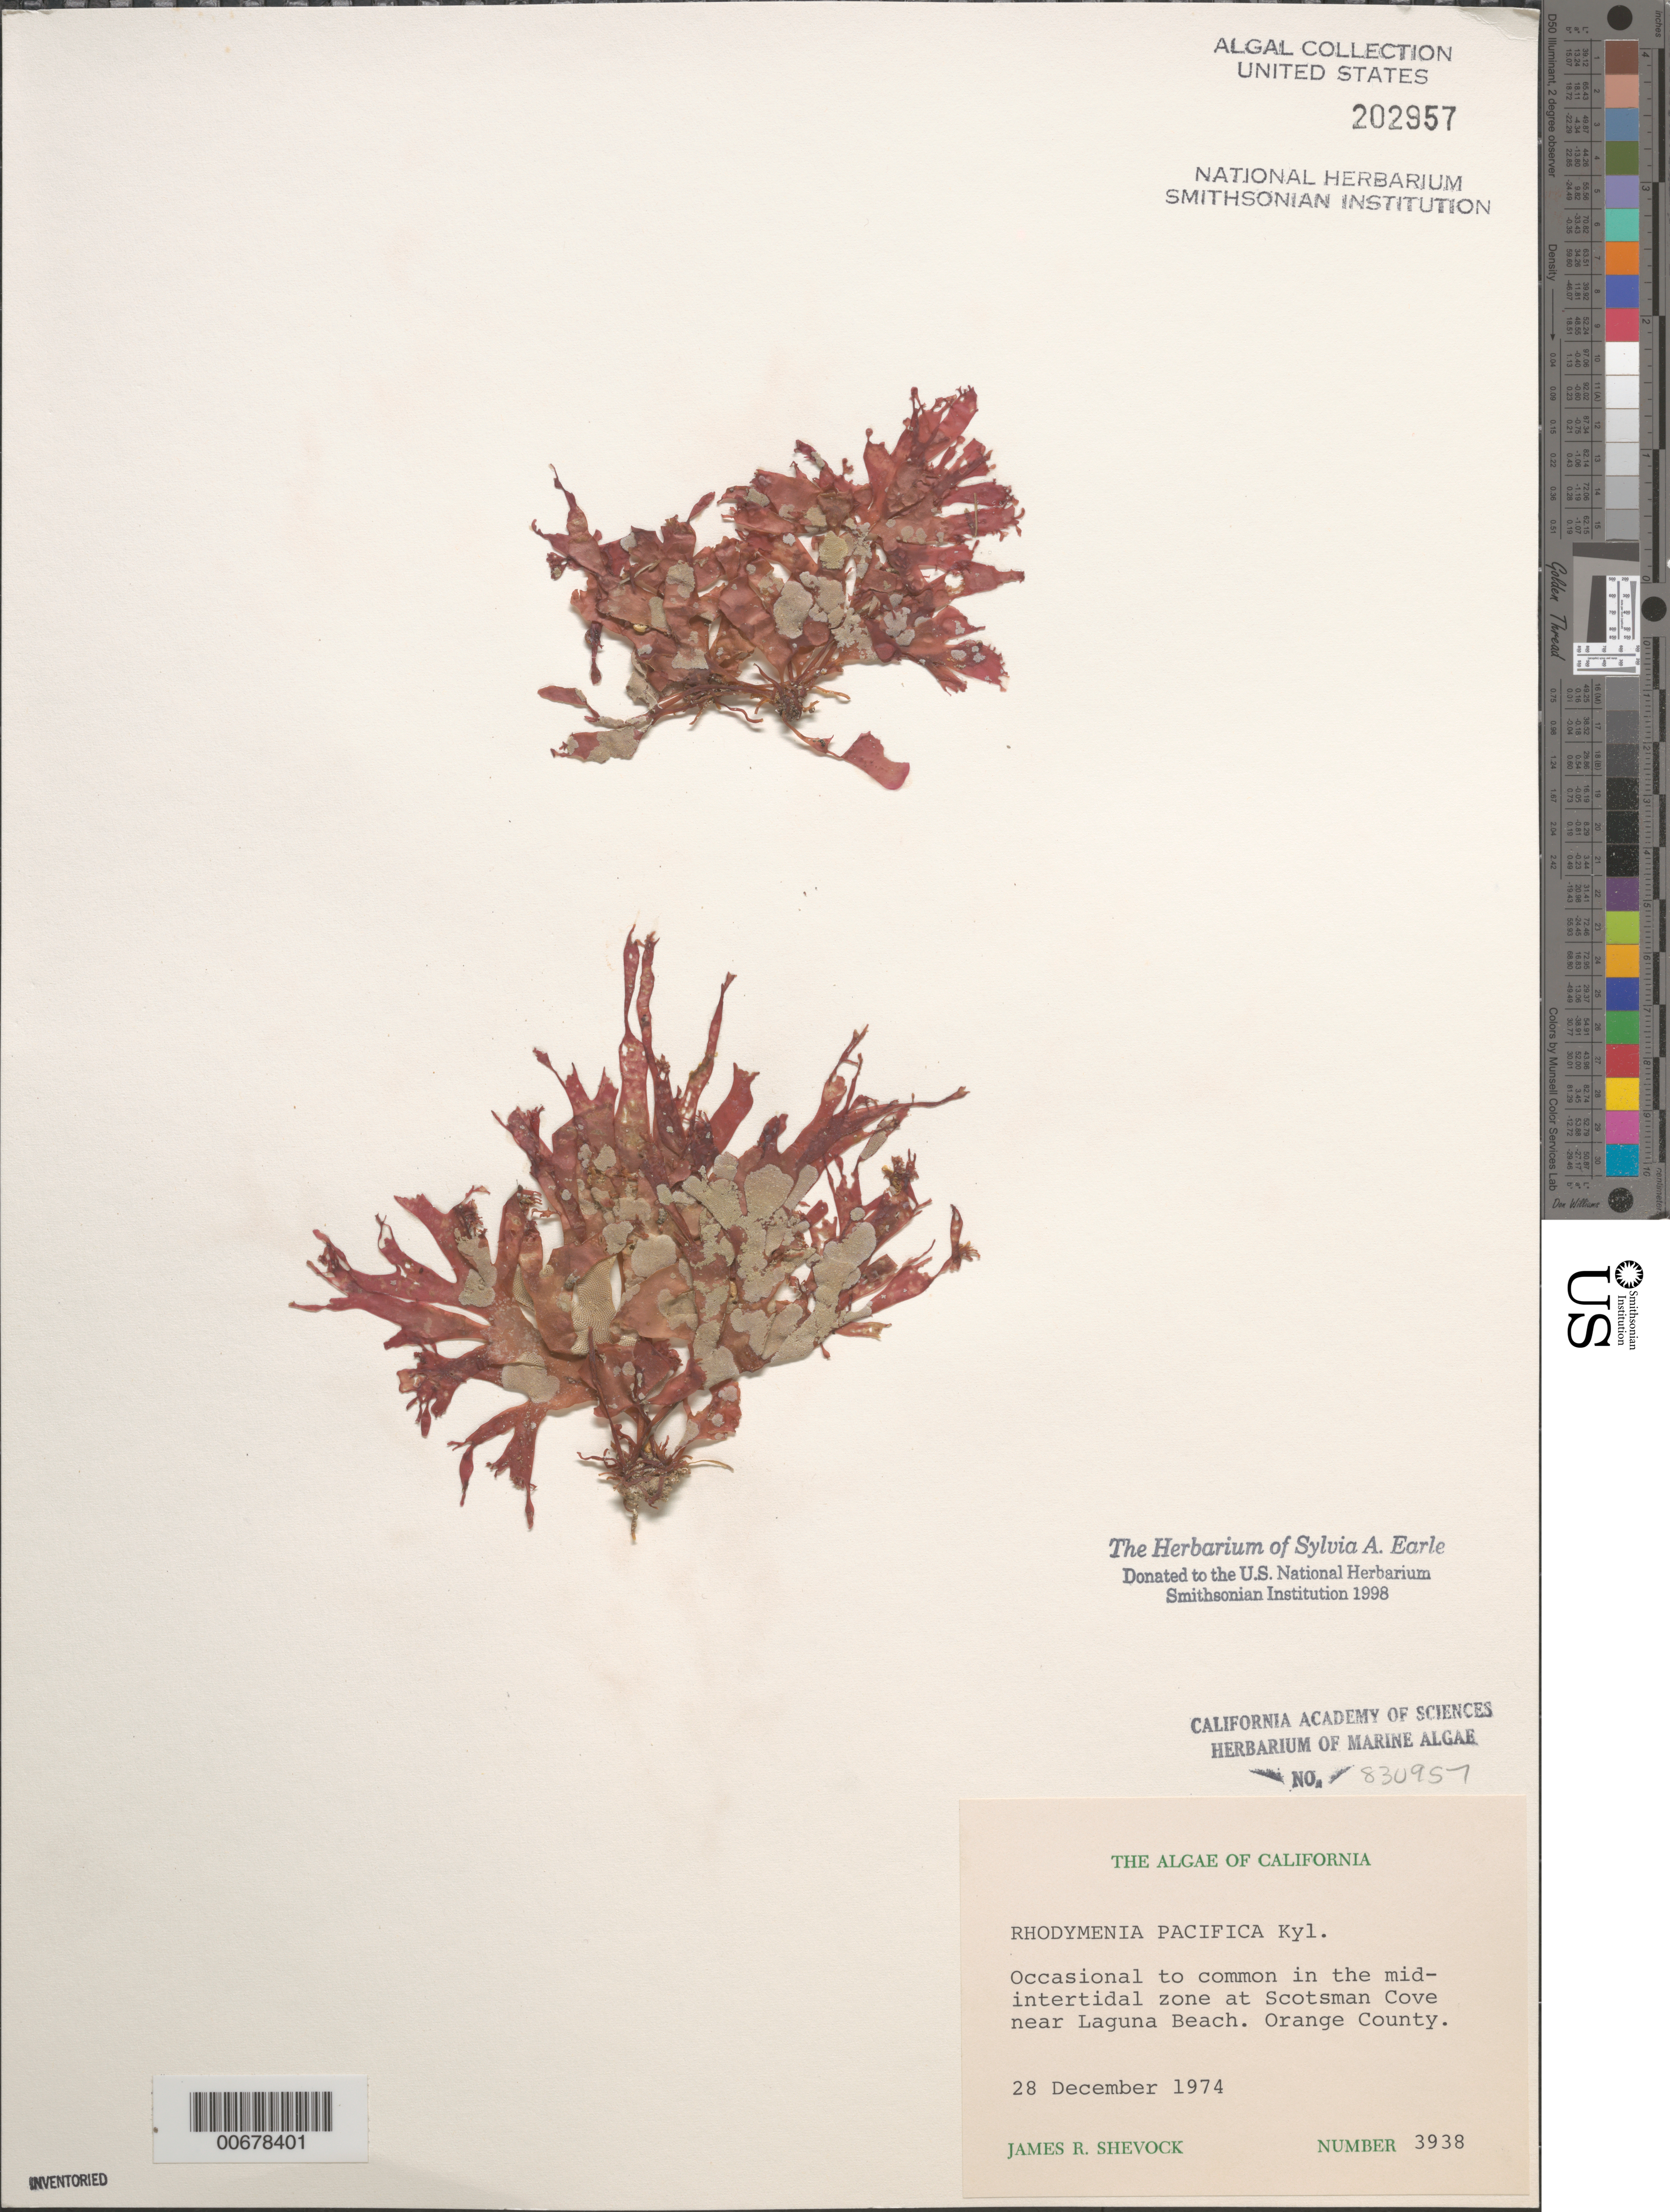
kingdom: Plantae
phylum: Rhodophyta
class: Florideophyceae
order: Rhodymeniales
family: Rhodymeniaceae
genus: Rhodymenia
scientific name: Rhodymenia pacifica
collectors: J. R. Shevock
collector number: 3938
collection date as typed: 28 Dec 1974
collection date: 1974-12-28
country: United States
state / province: California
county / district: Orange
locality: Scotsman Cove, near Laguna Beach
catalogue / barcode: US 202957